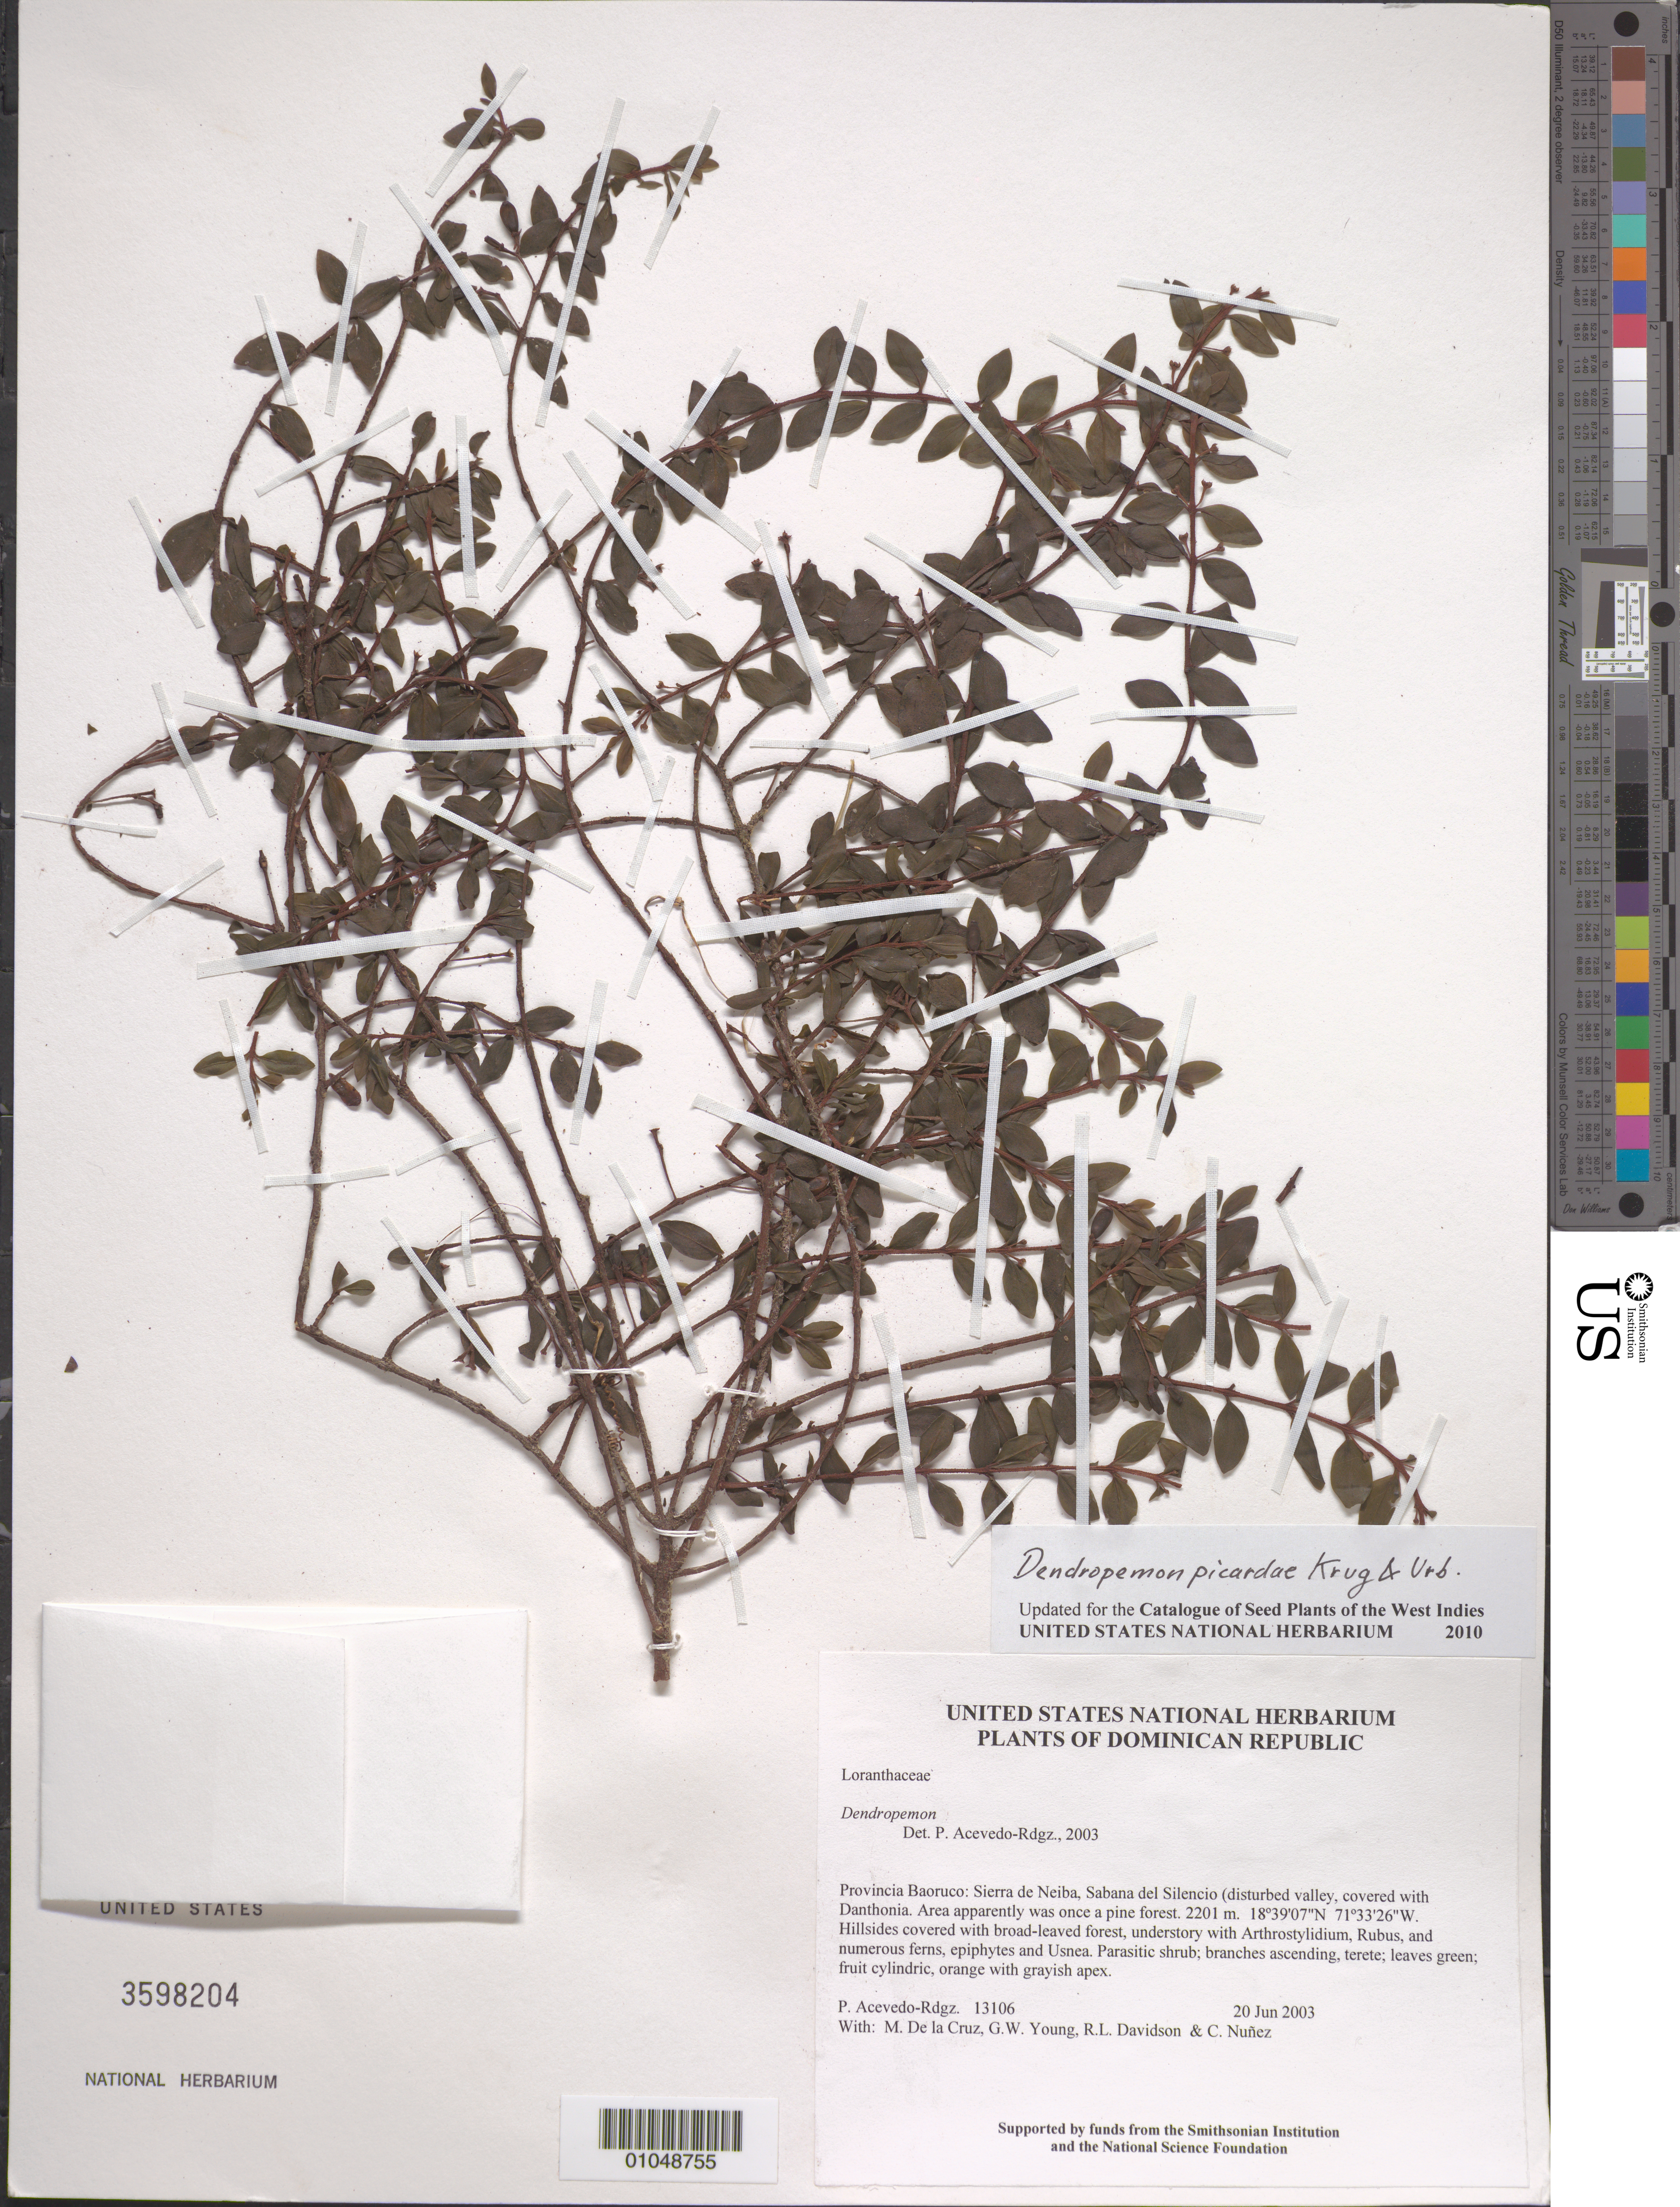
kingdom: Plantae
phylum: Tracheophyta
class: Magnoliopsida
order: Santalales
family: Loranthaceae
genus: Dendropemon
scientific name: Dendropemon picardae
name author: Krug & Urb.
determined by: Strong, M. T., (US), Smithsonian Institution - National Museum of Natural History (UNITED STATES)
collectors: P. Acevedo-Rodr., M. de la Cruz, J. Rawlins, G. Young, R. Davidson & C. Nunez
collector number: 13106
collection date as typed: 20 Jun 2003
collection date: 2003-06-20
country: Dominican Republic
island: Hispaniola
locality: Provincia Baoruco: Sierra de Neiba, Sabana del Silencio (disturbed valley, covered with Danthonia. Area apparently was once a pine forest.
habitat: Hillsides covered with broad-leaved forest, understory with Arthrostylidium, Rubus, and numerous ferns, epiphytes and Usnea.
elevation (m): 2201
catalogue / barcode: US 3598204